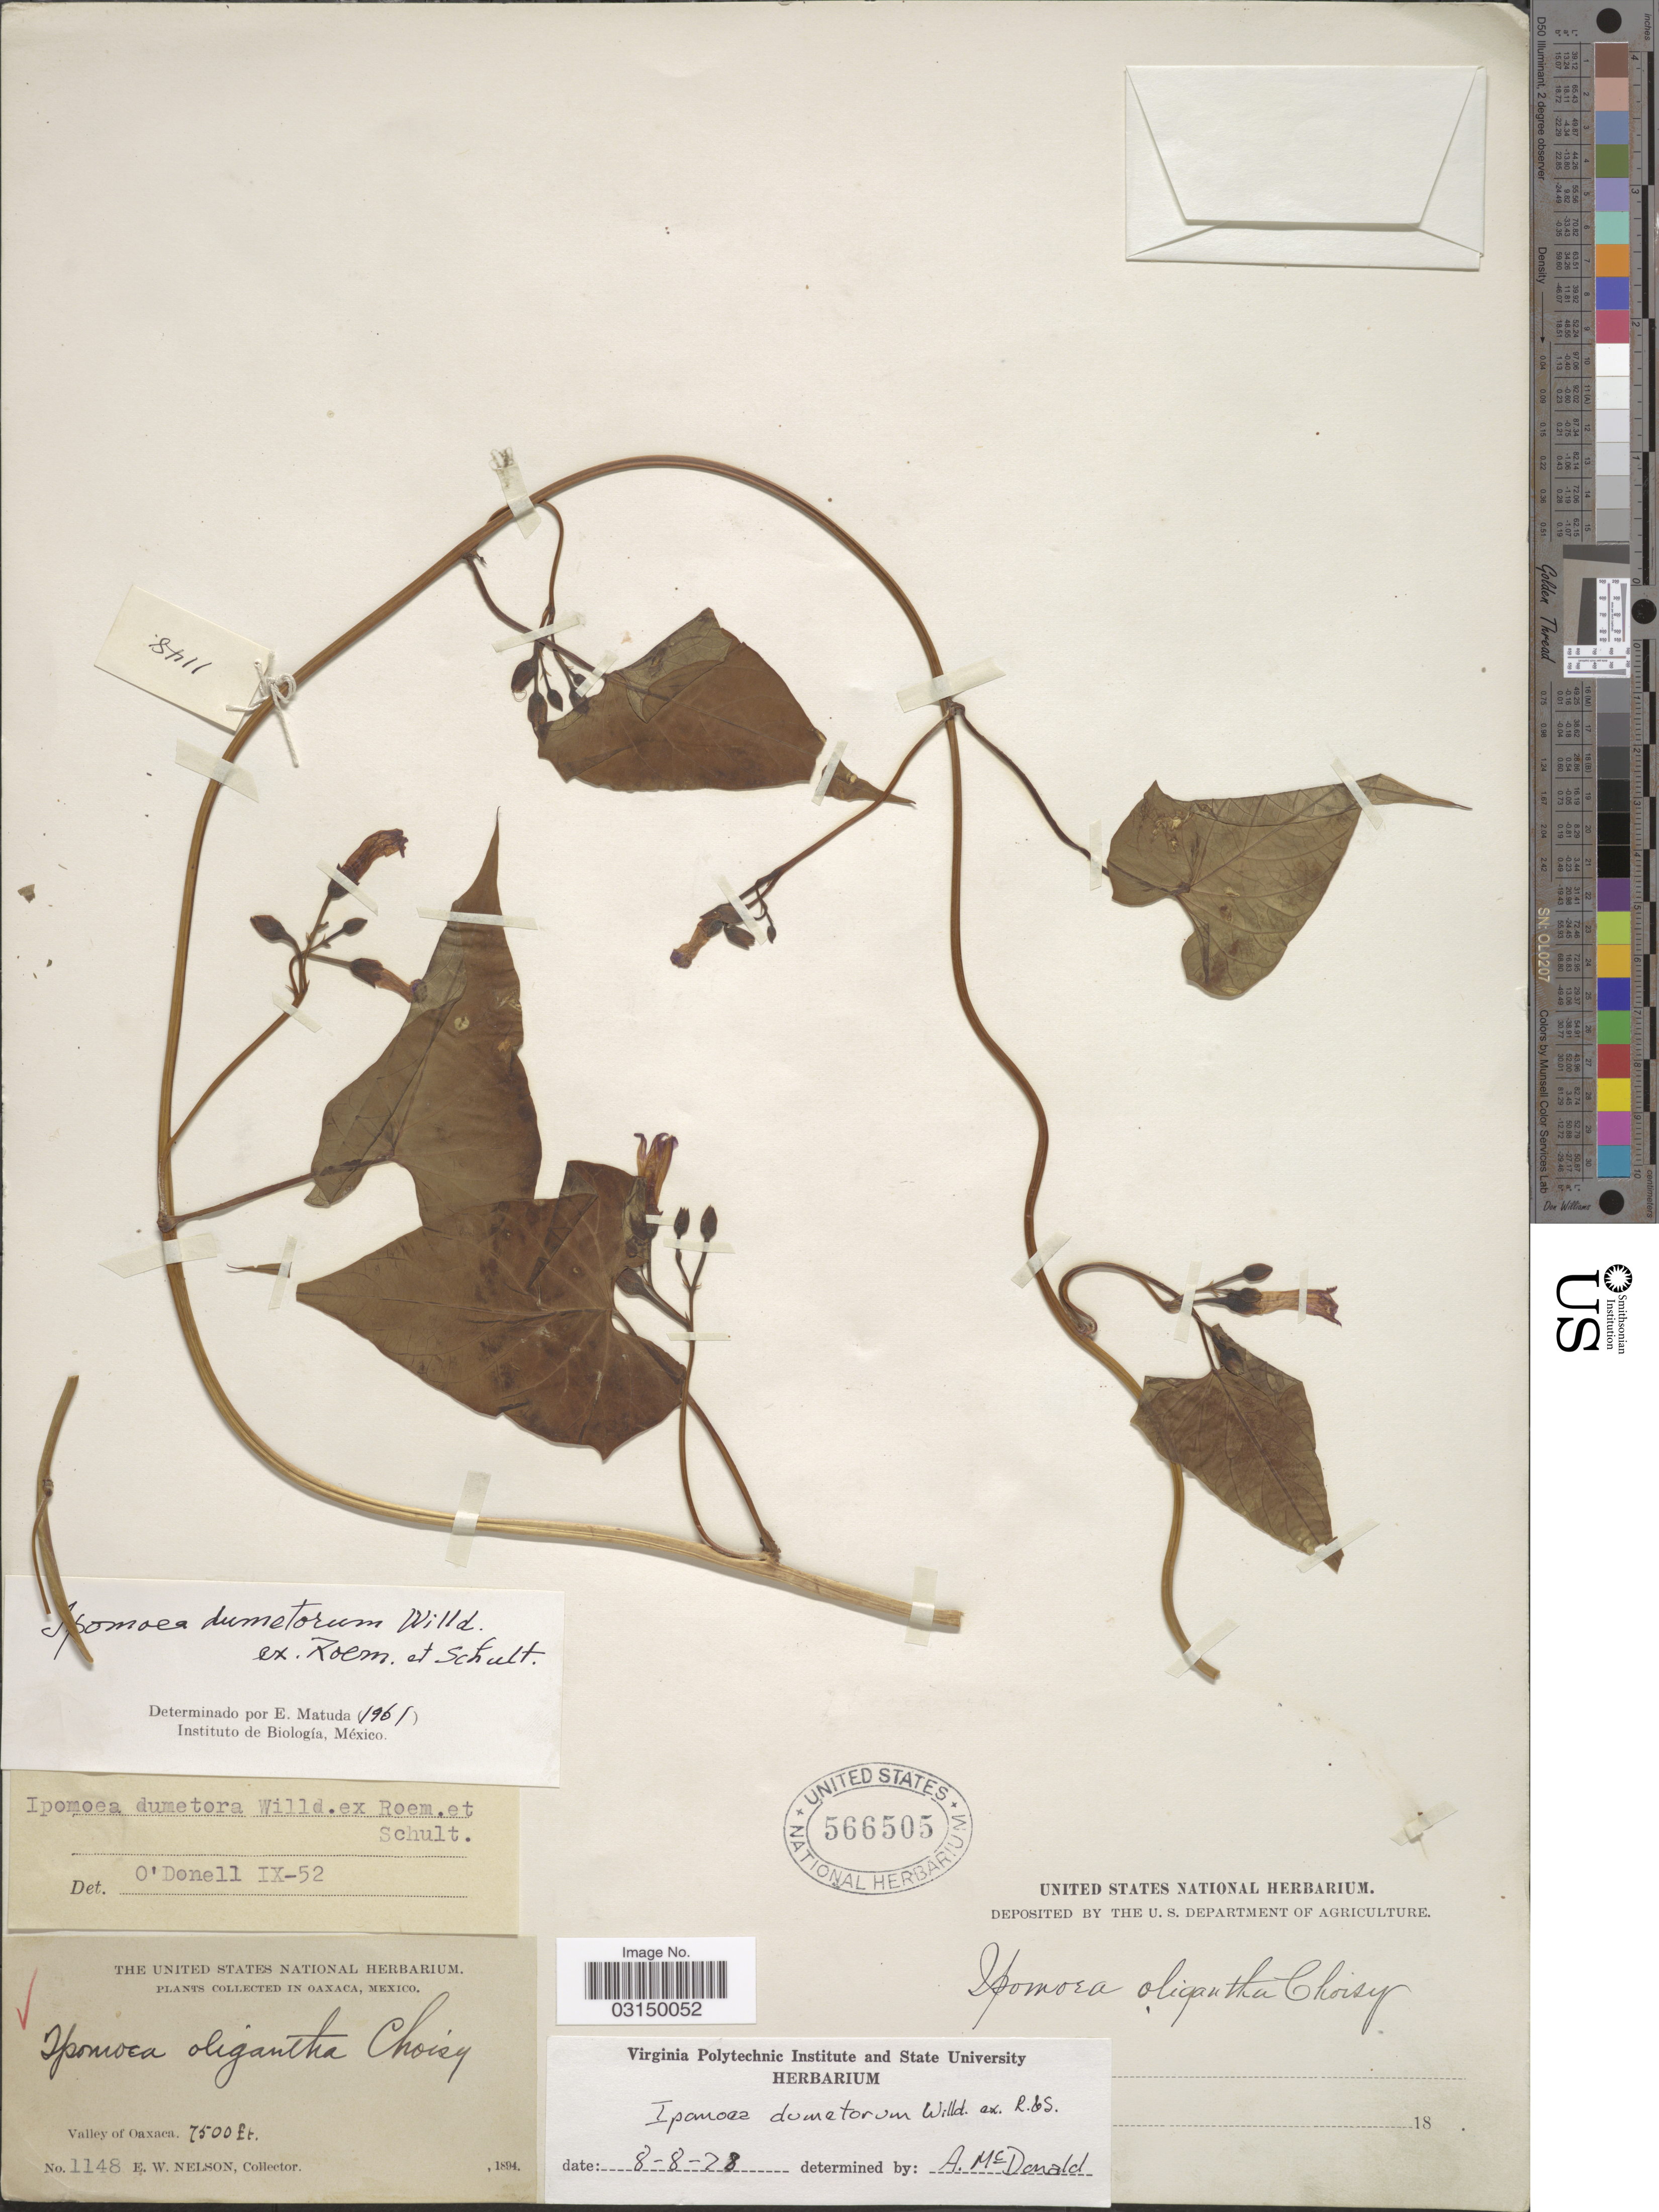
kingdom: Plantae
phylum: Tracheophyta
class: Magnoliopsida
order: Solanales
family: Convolvulaceae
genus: Ipomoea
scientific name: Ipomoea dumetorum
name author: Willd.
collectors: E. W. Nelson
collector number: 1148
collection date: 1894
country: Mexico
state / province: Oaxaca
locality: Valley of Oaxaca.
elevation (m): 2286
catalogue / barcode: US 566505